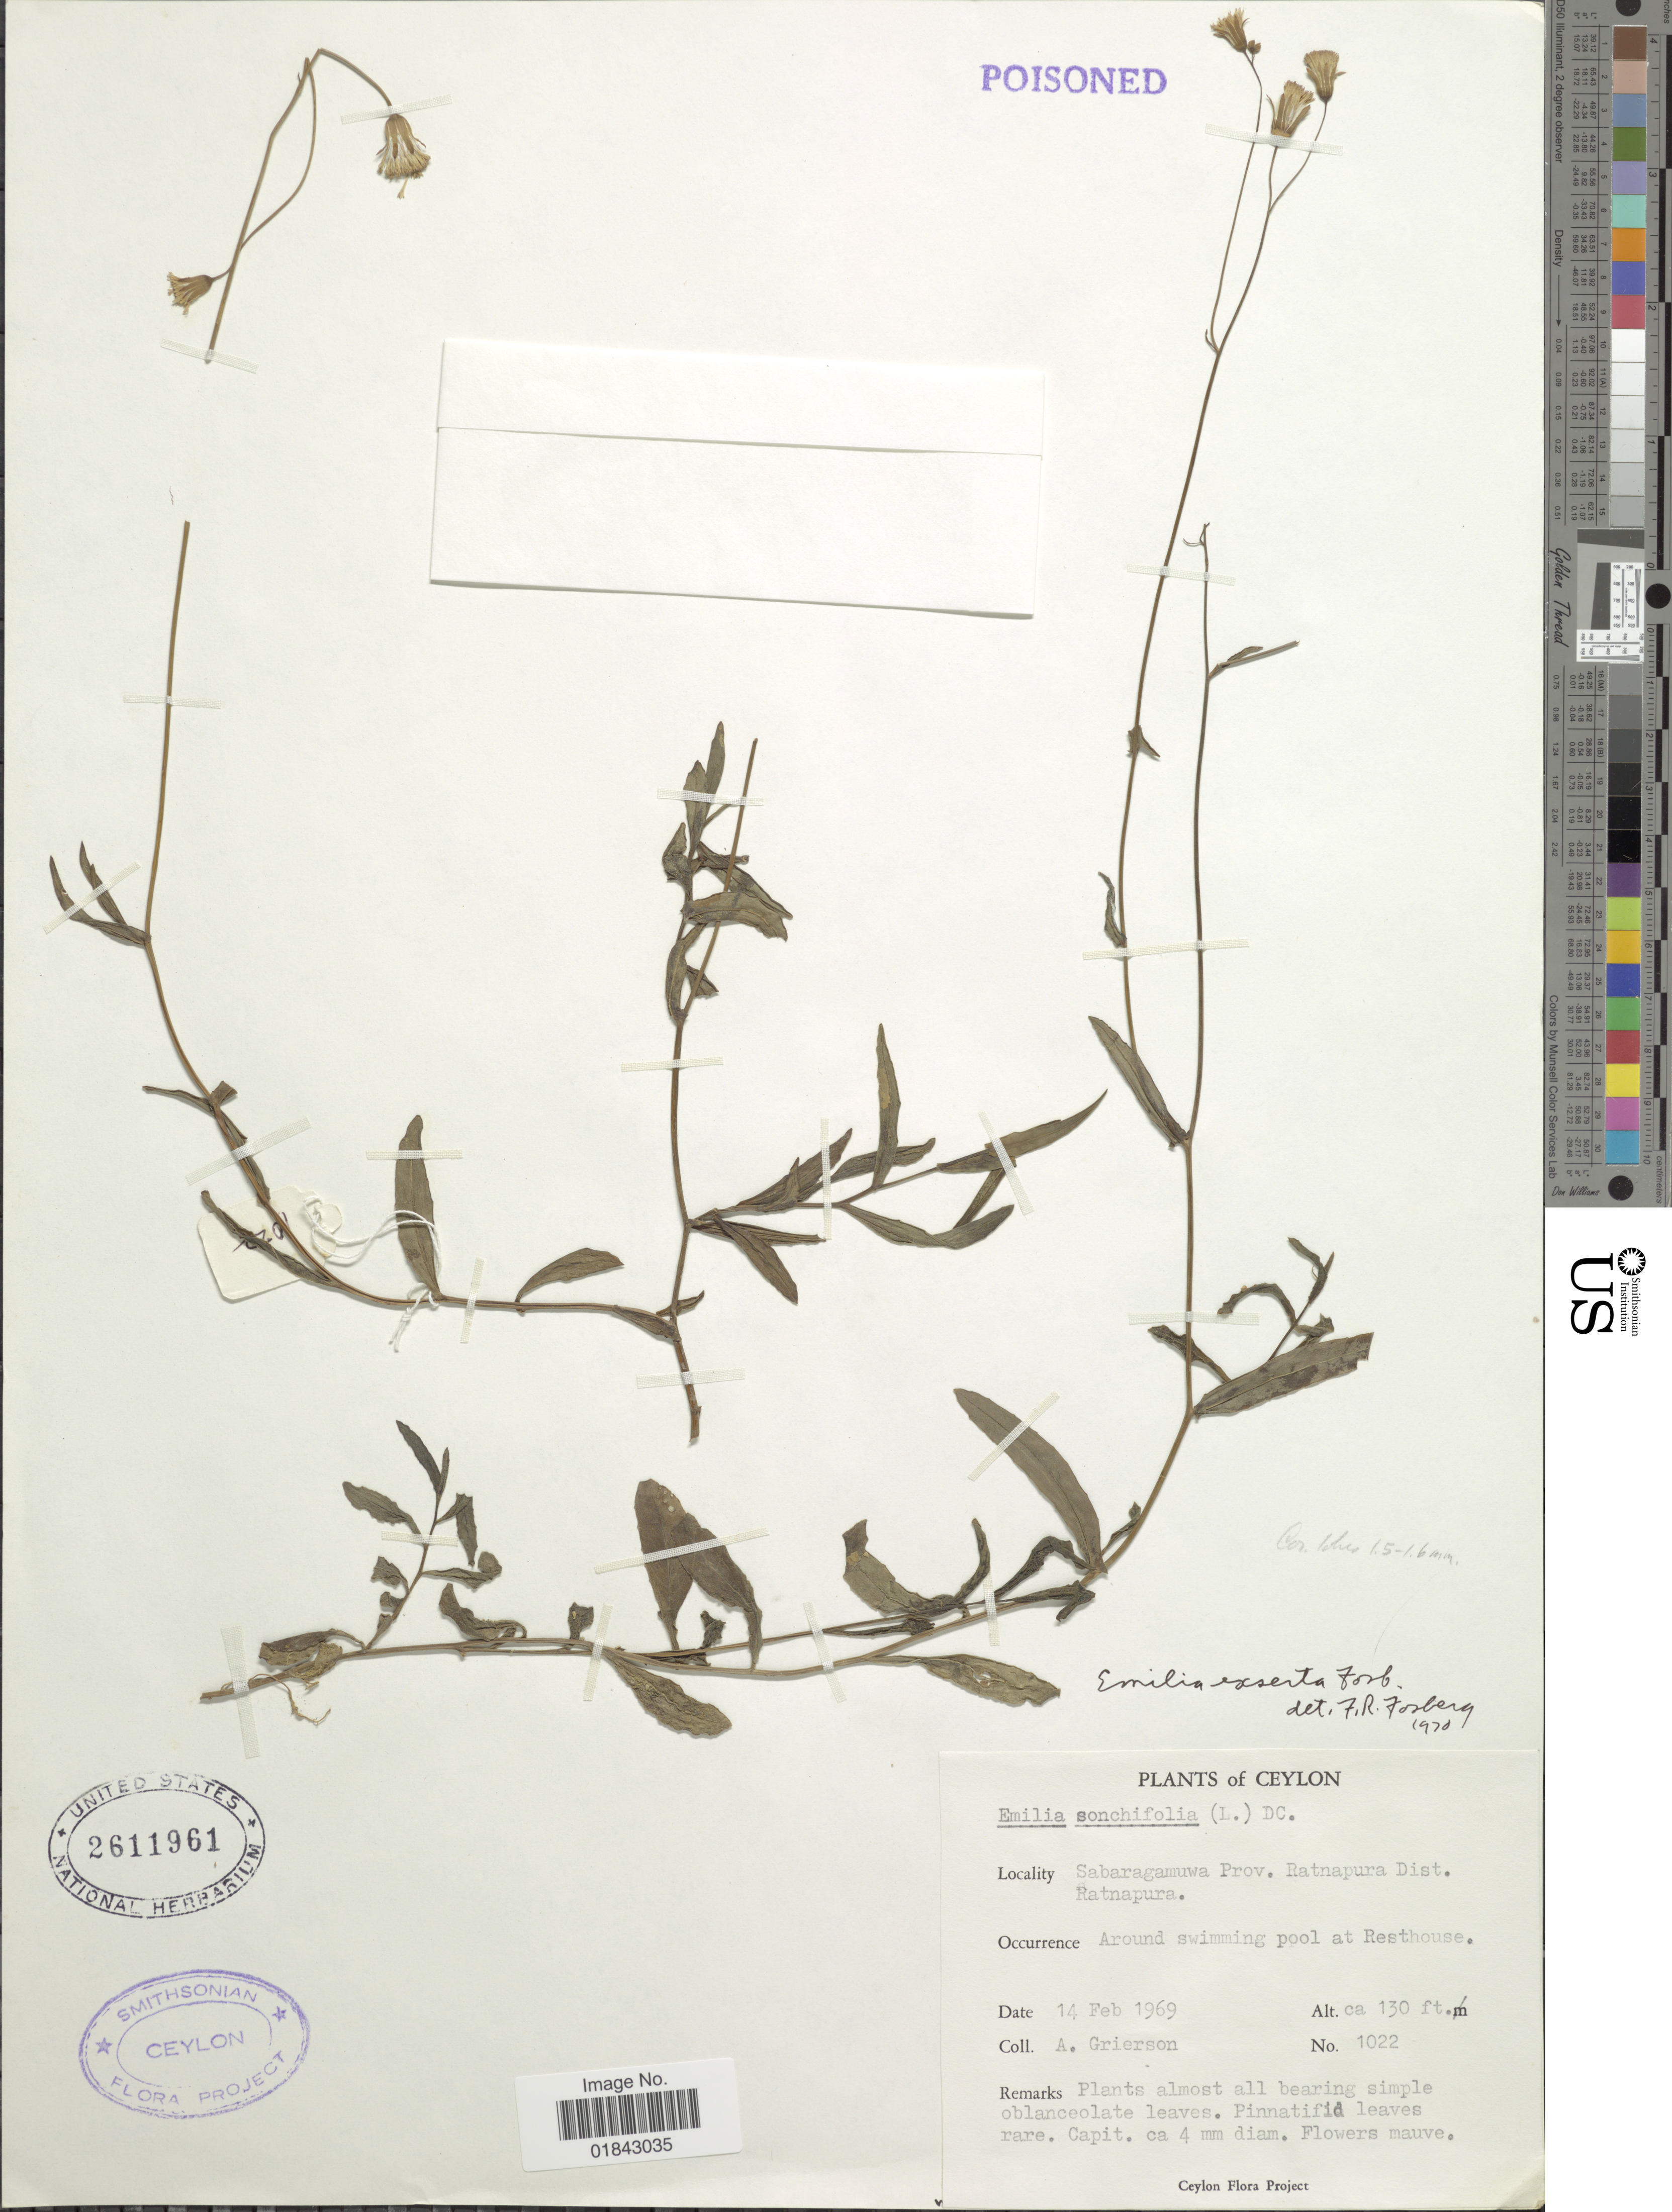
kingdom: Plantae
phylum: Tracheophyta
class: Magnoliopsida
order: Asterales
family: Asteraceae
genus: Emilia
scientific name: Emilia exserta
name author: Fosberg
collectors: A. Grierson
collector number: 1022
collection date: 1969-02-14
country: Sri Lanka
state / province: Sabaragamuwa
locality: Ceylon, Sabaragamuwa Prov. Ratnapura Dist., Ratnapura, around swimming pool at Resthouse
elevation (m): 40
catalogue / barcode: US 2611961